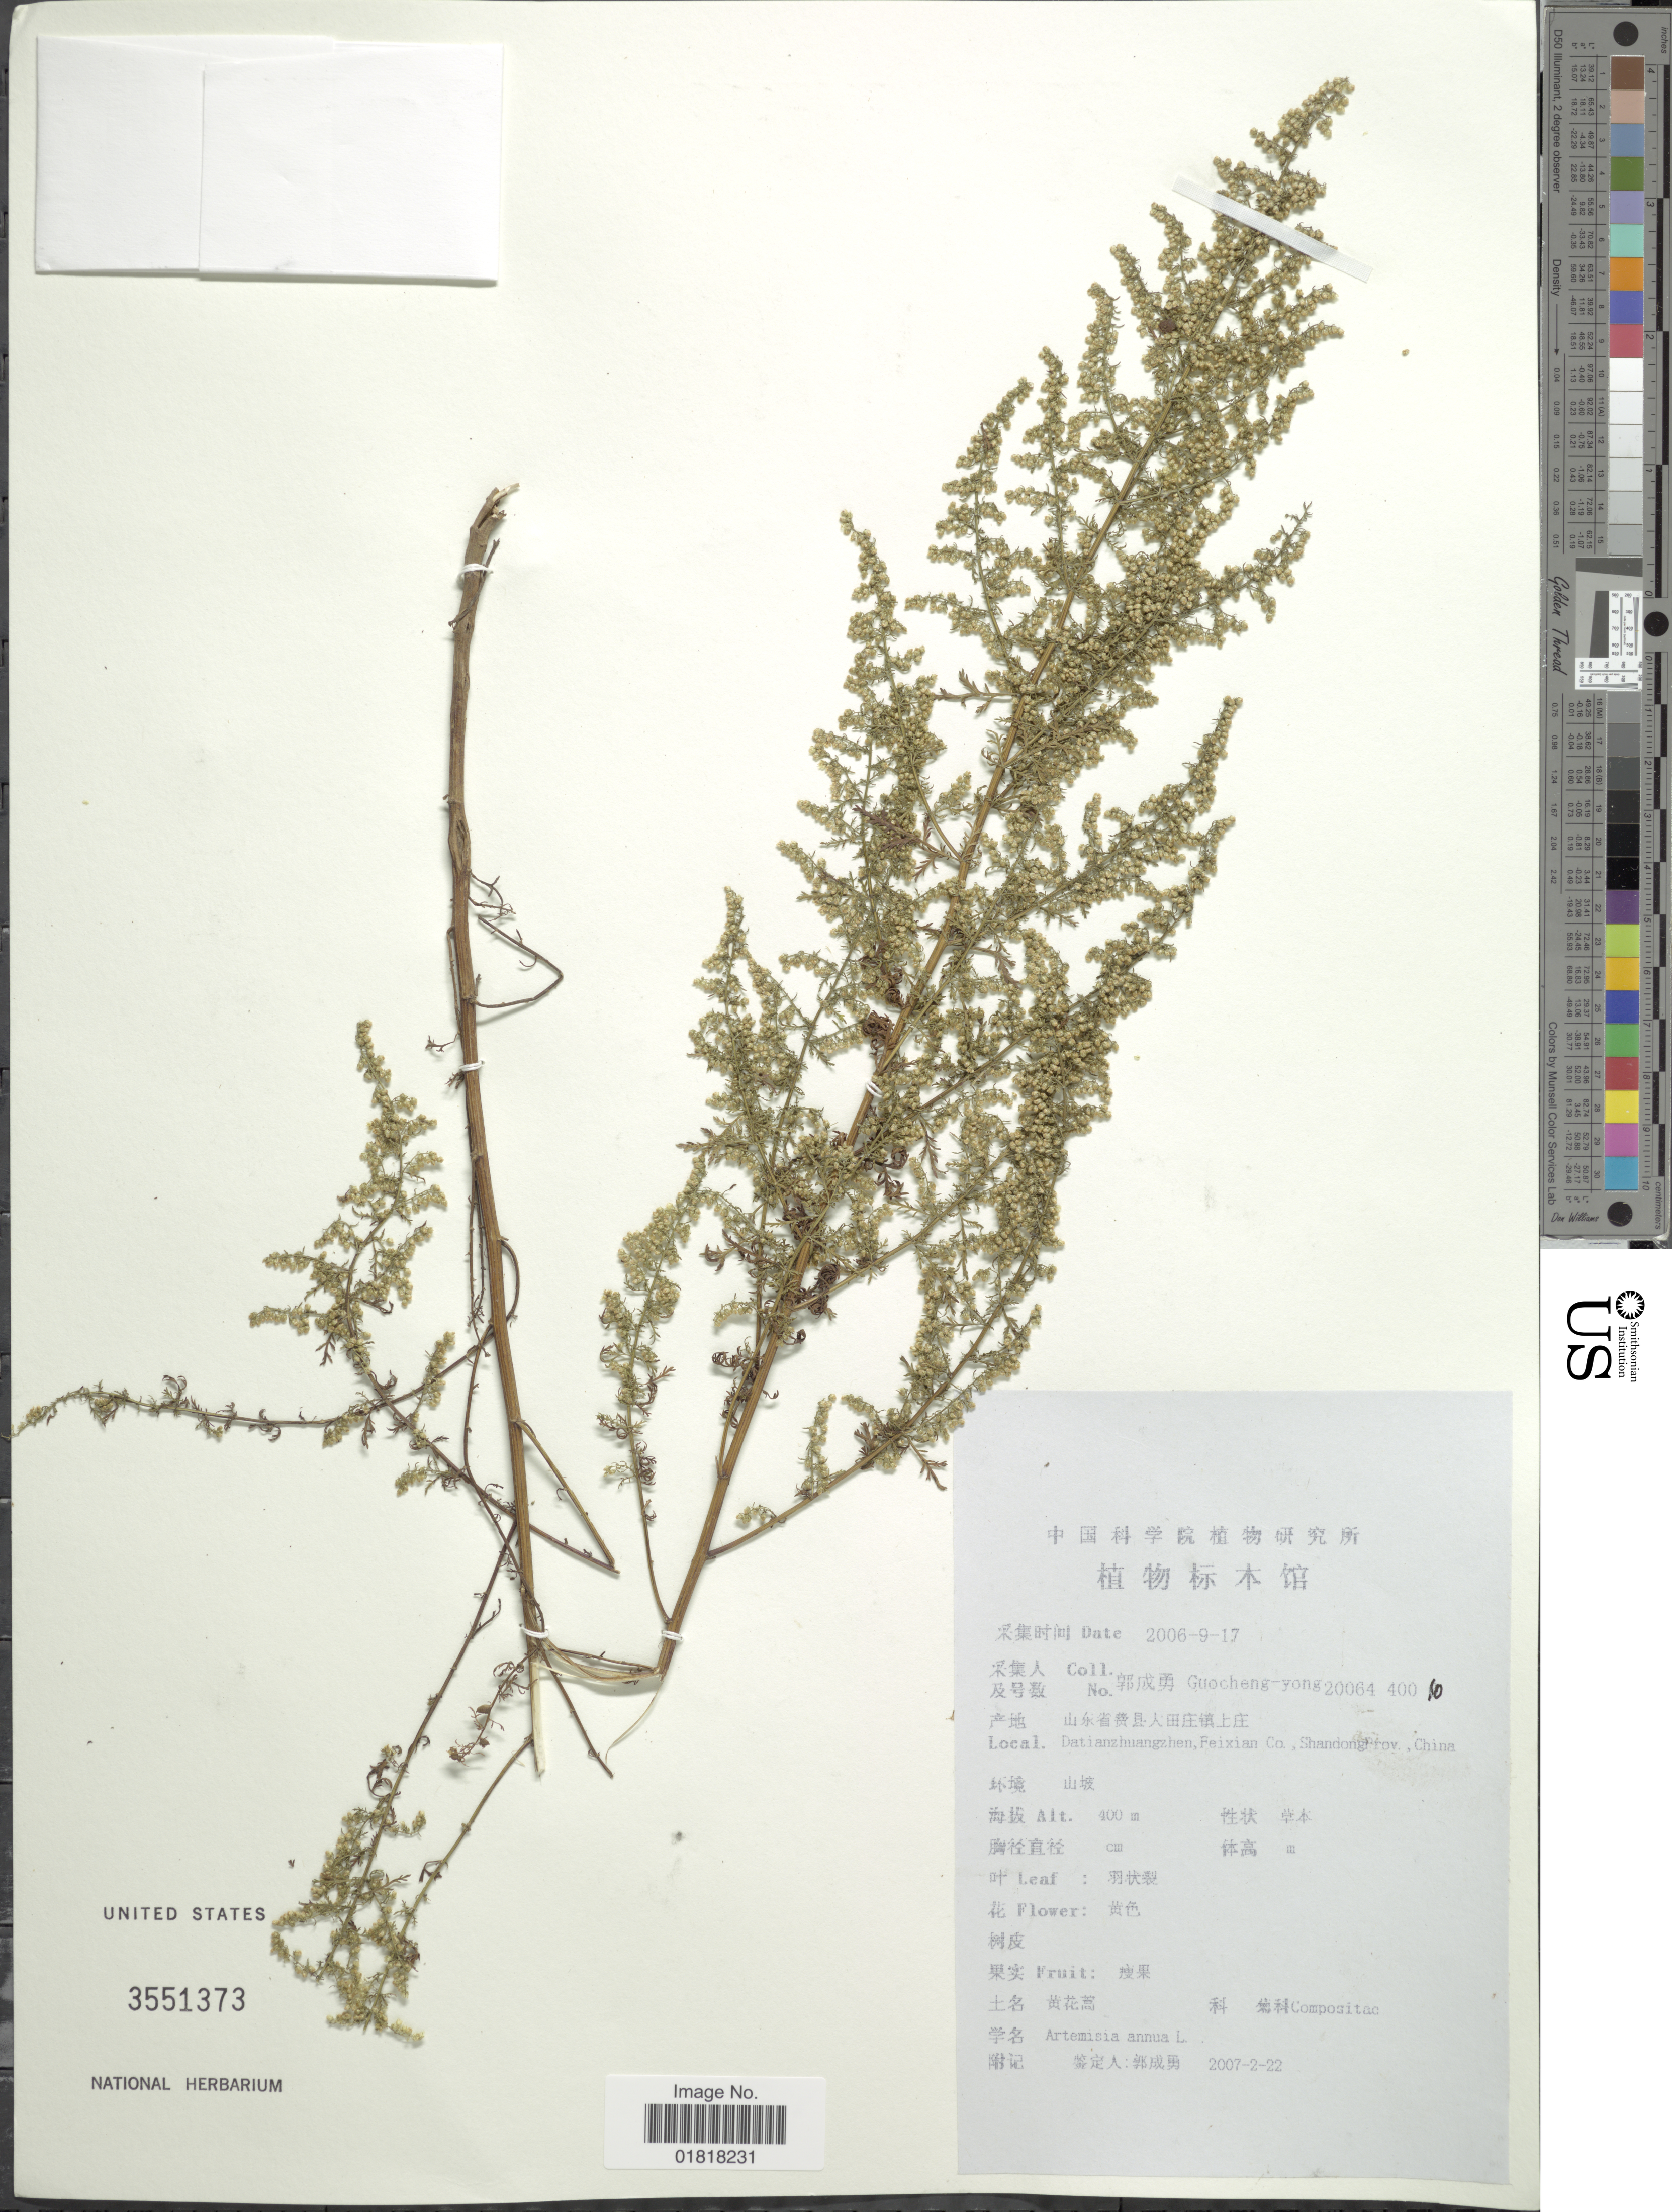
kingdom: Plantae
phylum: Tracheophyta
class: Magnoliopsida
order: Asterales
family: Asteraceae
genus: Artemisia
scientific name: Artemisia annua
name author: L.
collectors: Guo cheng-yong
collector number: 20064/4006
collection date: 2006-09-17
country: China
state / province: Shandong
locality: Datianzhuangzhen, Feixian Co.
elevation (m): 400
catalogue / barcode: US 3551373